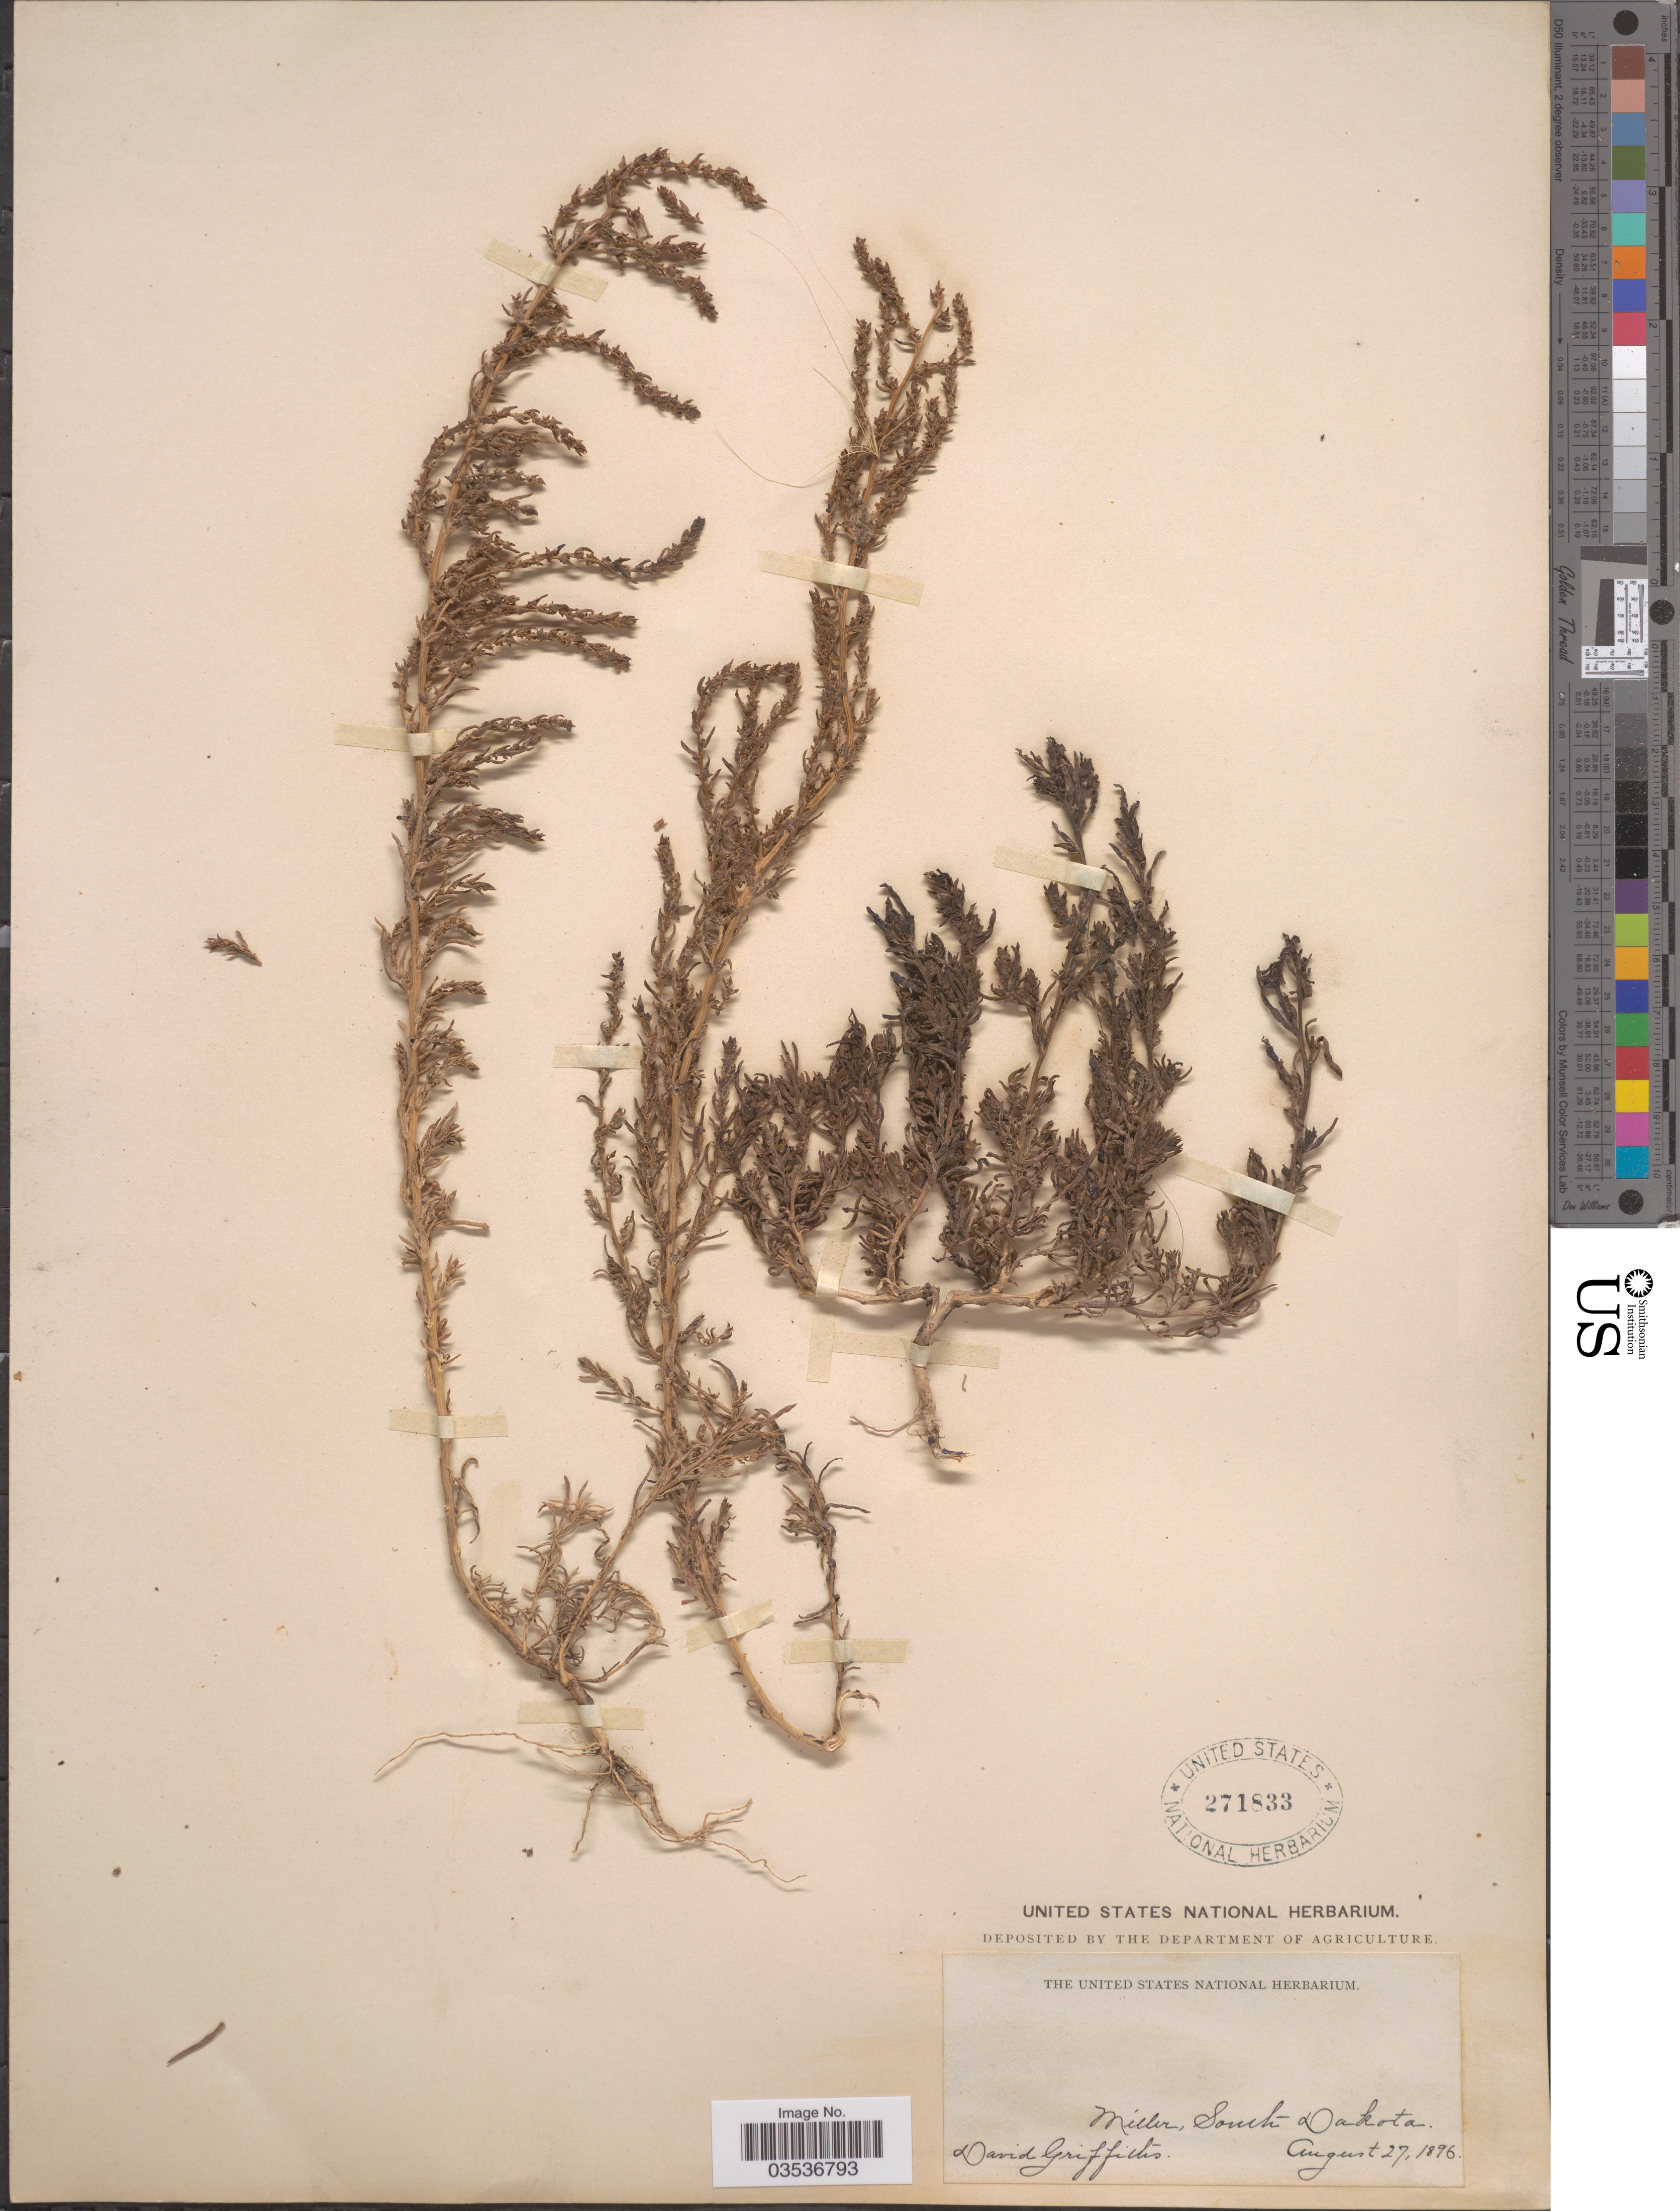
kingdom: Plantae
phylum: Tracheophyta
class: Magnoliopsida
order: Caryophyllales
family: Amaranthaceae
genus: Suaeda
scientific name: Suaeda depressa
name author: (Pursh) S. Watson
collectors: D. Griffiths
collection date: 1896-08-27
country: United States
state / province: South Dakota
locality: Miller.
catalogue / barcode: US 271833